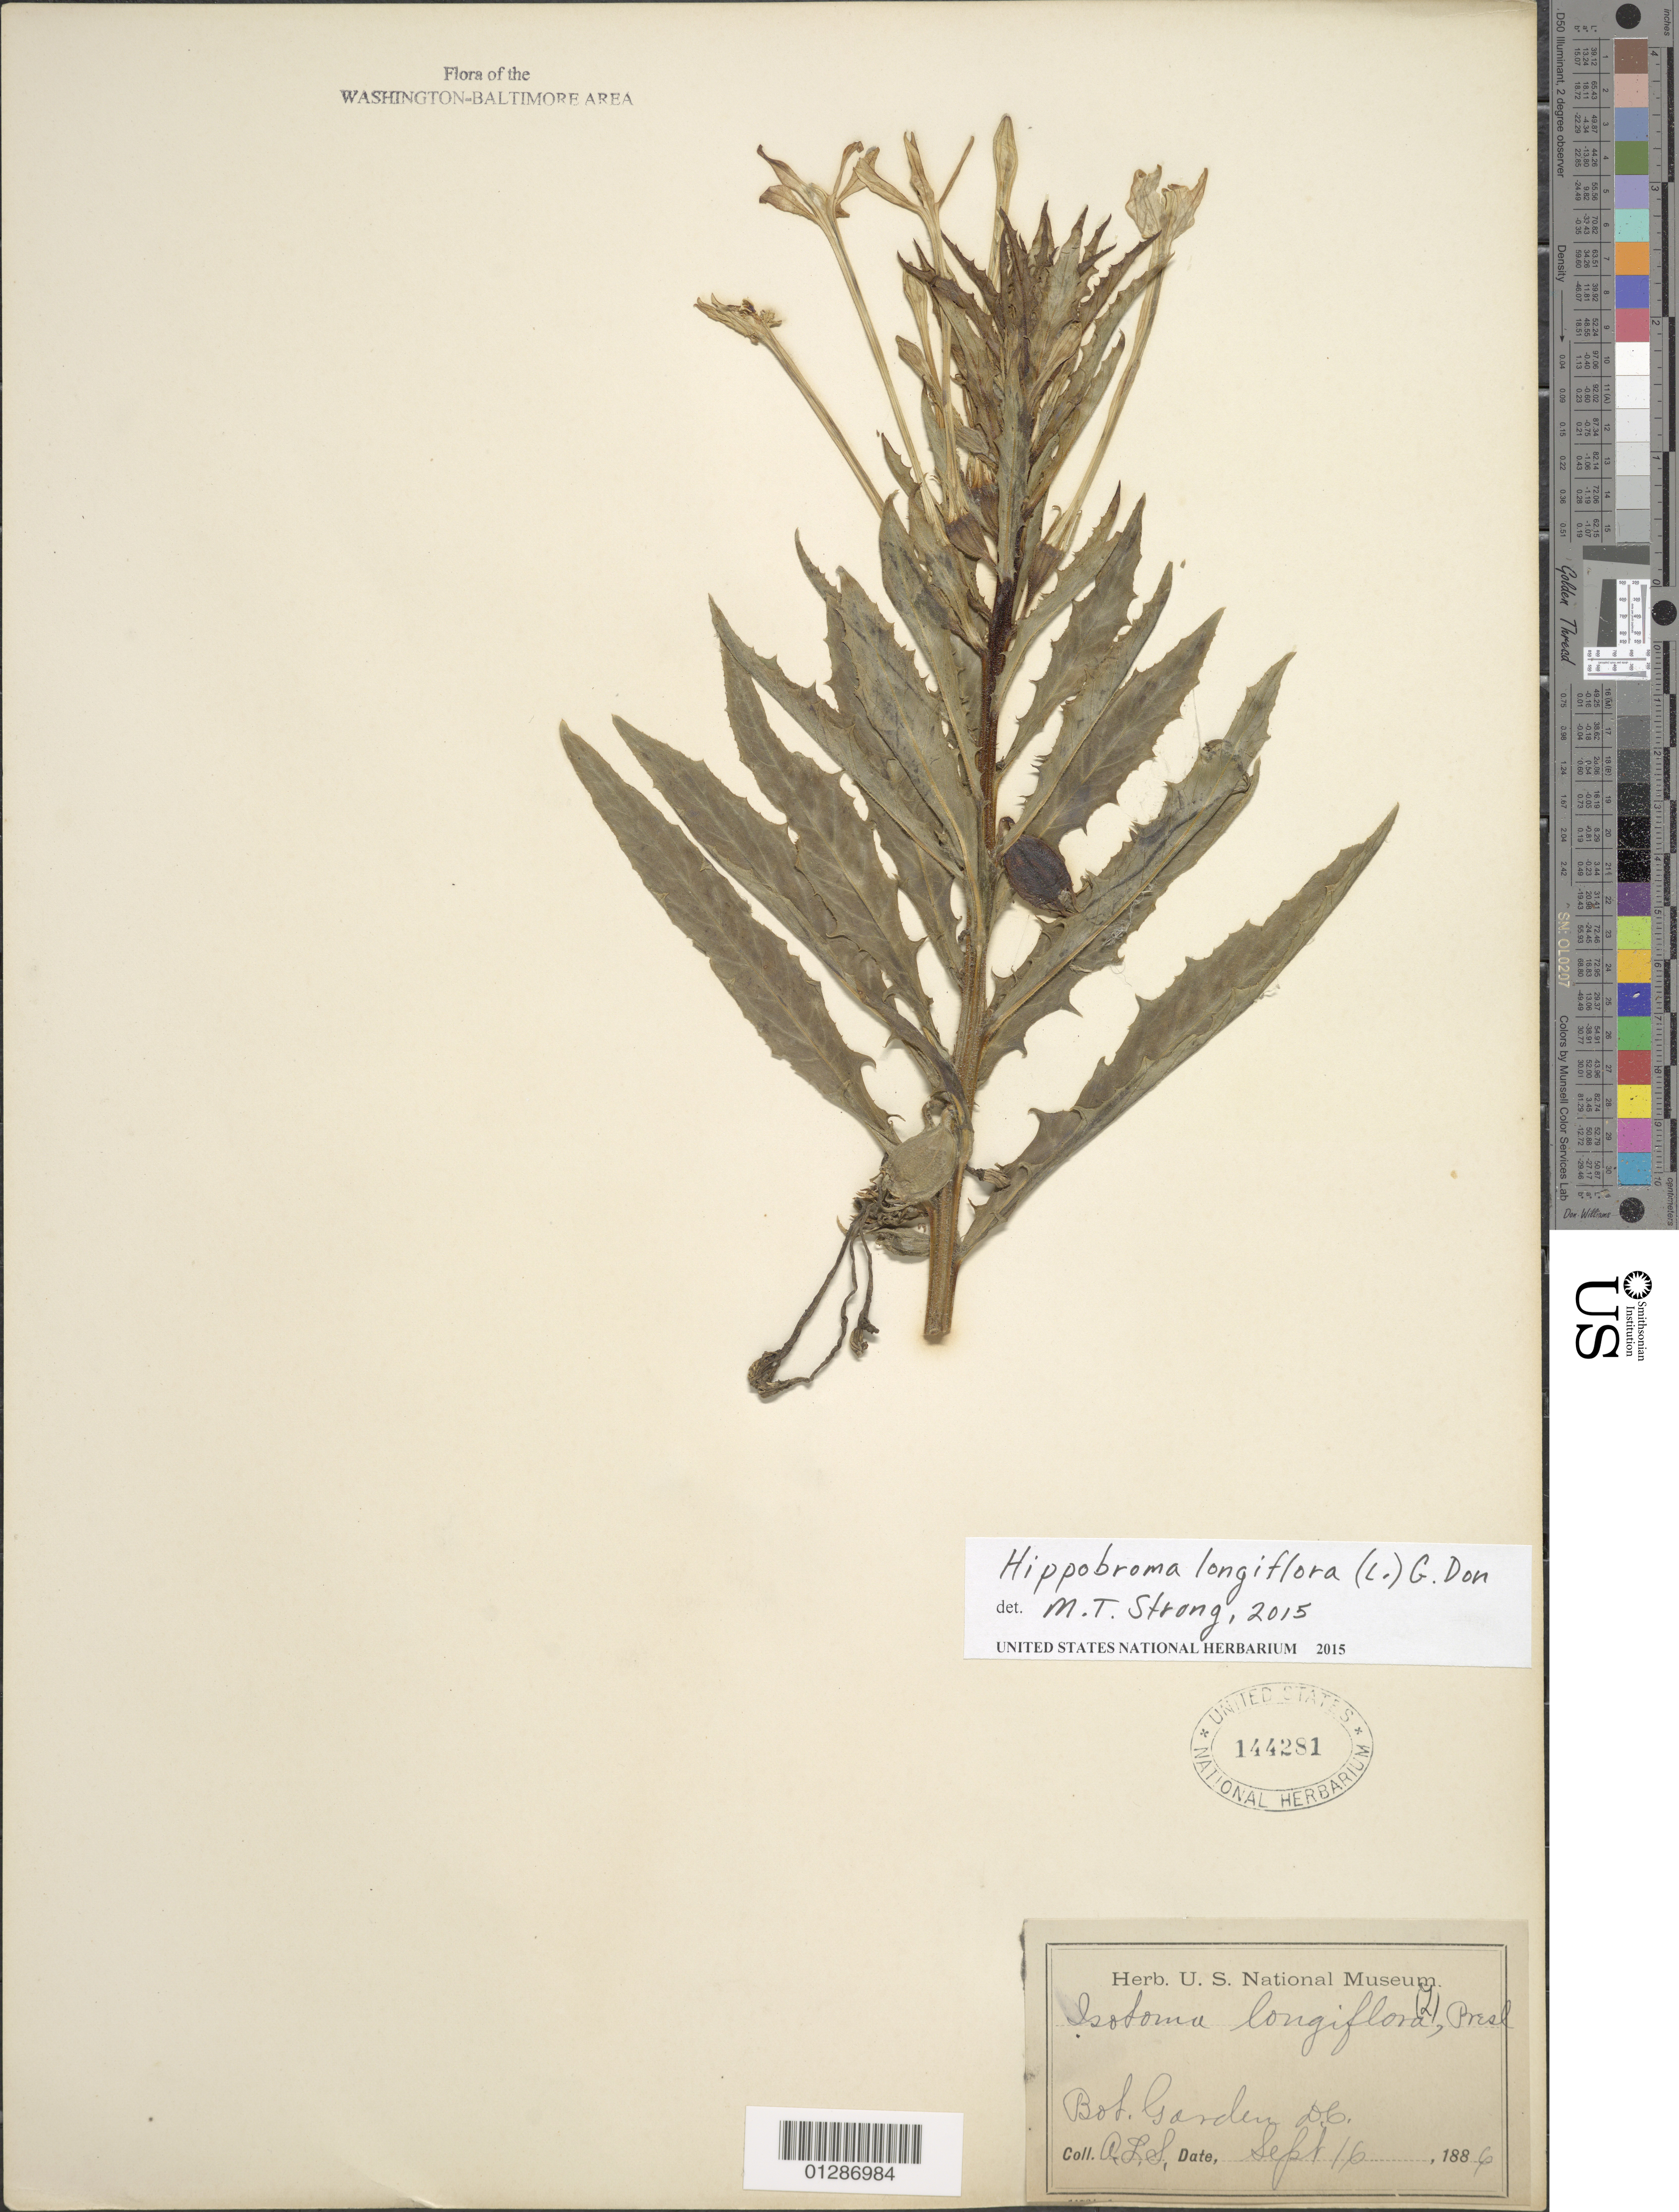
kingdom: Plantae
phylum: Tracheophyta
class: Magnoliopsida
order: Asterales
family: Campanulaceae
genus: Hippobroma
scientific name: Hippobroma longiflora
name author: (L.) G. Don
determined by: Strong, Mark T., (BOT), Smithsonian Institution - National Museum of Natural History (UNITED STATES)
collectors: A.L.S.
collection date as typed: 16 Sep 1886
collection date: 1886-09-16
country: United States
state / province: District of Columbia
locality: Botanical Garden.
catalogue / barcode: US 144281